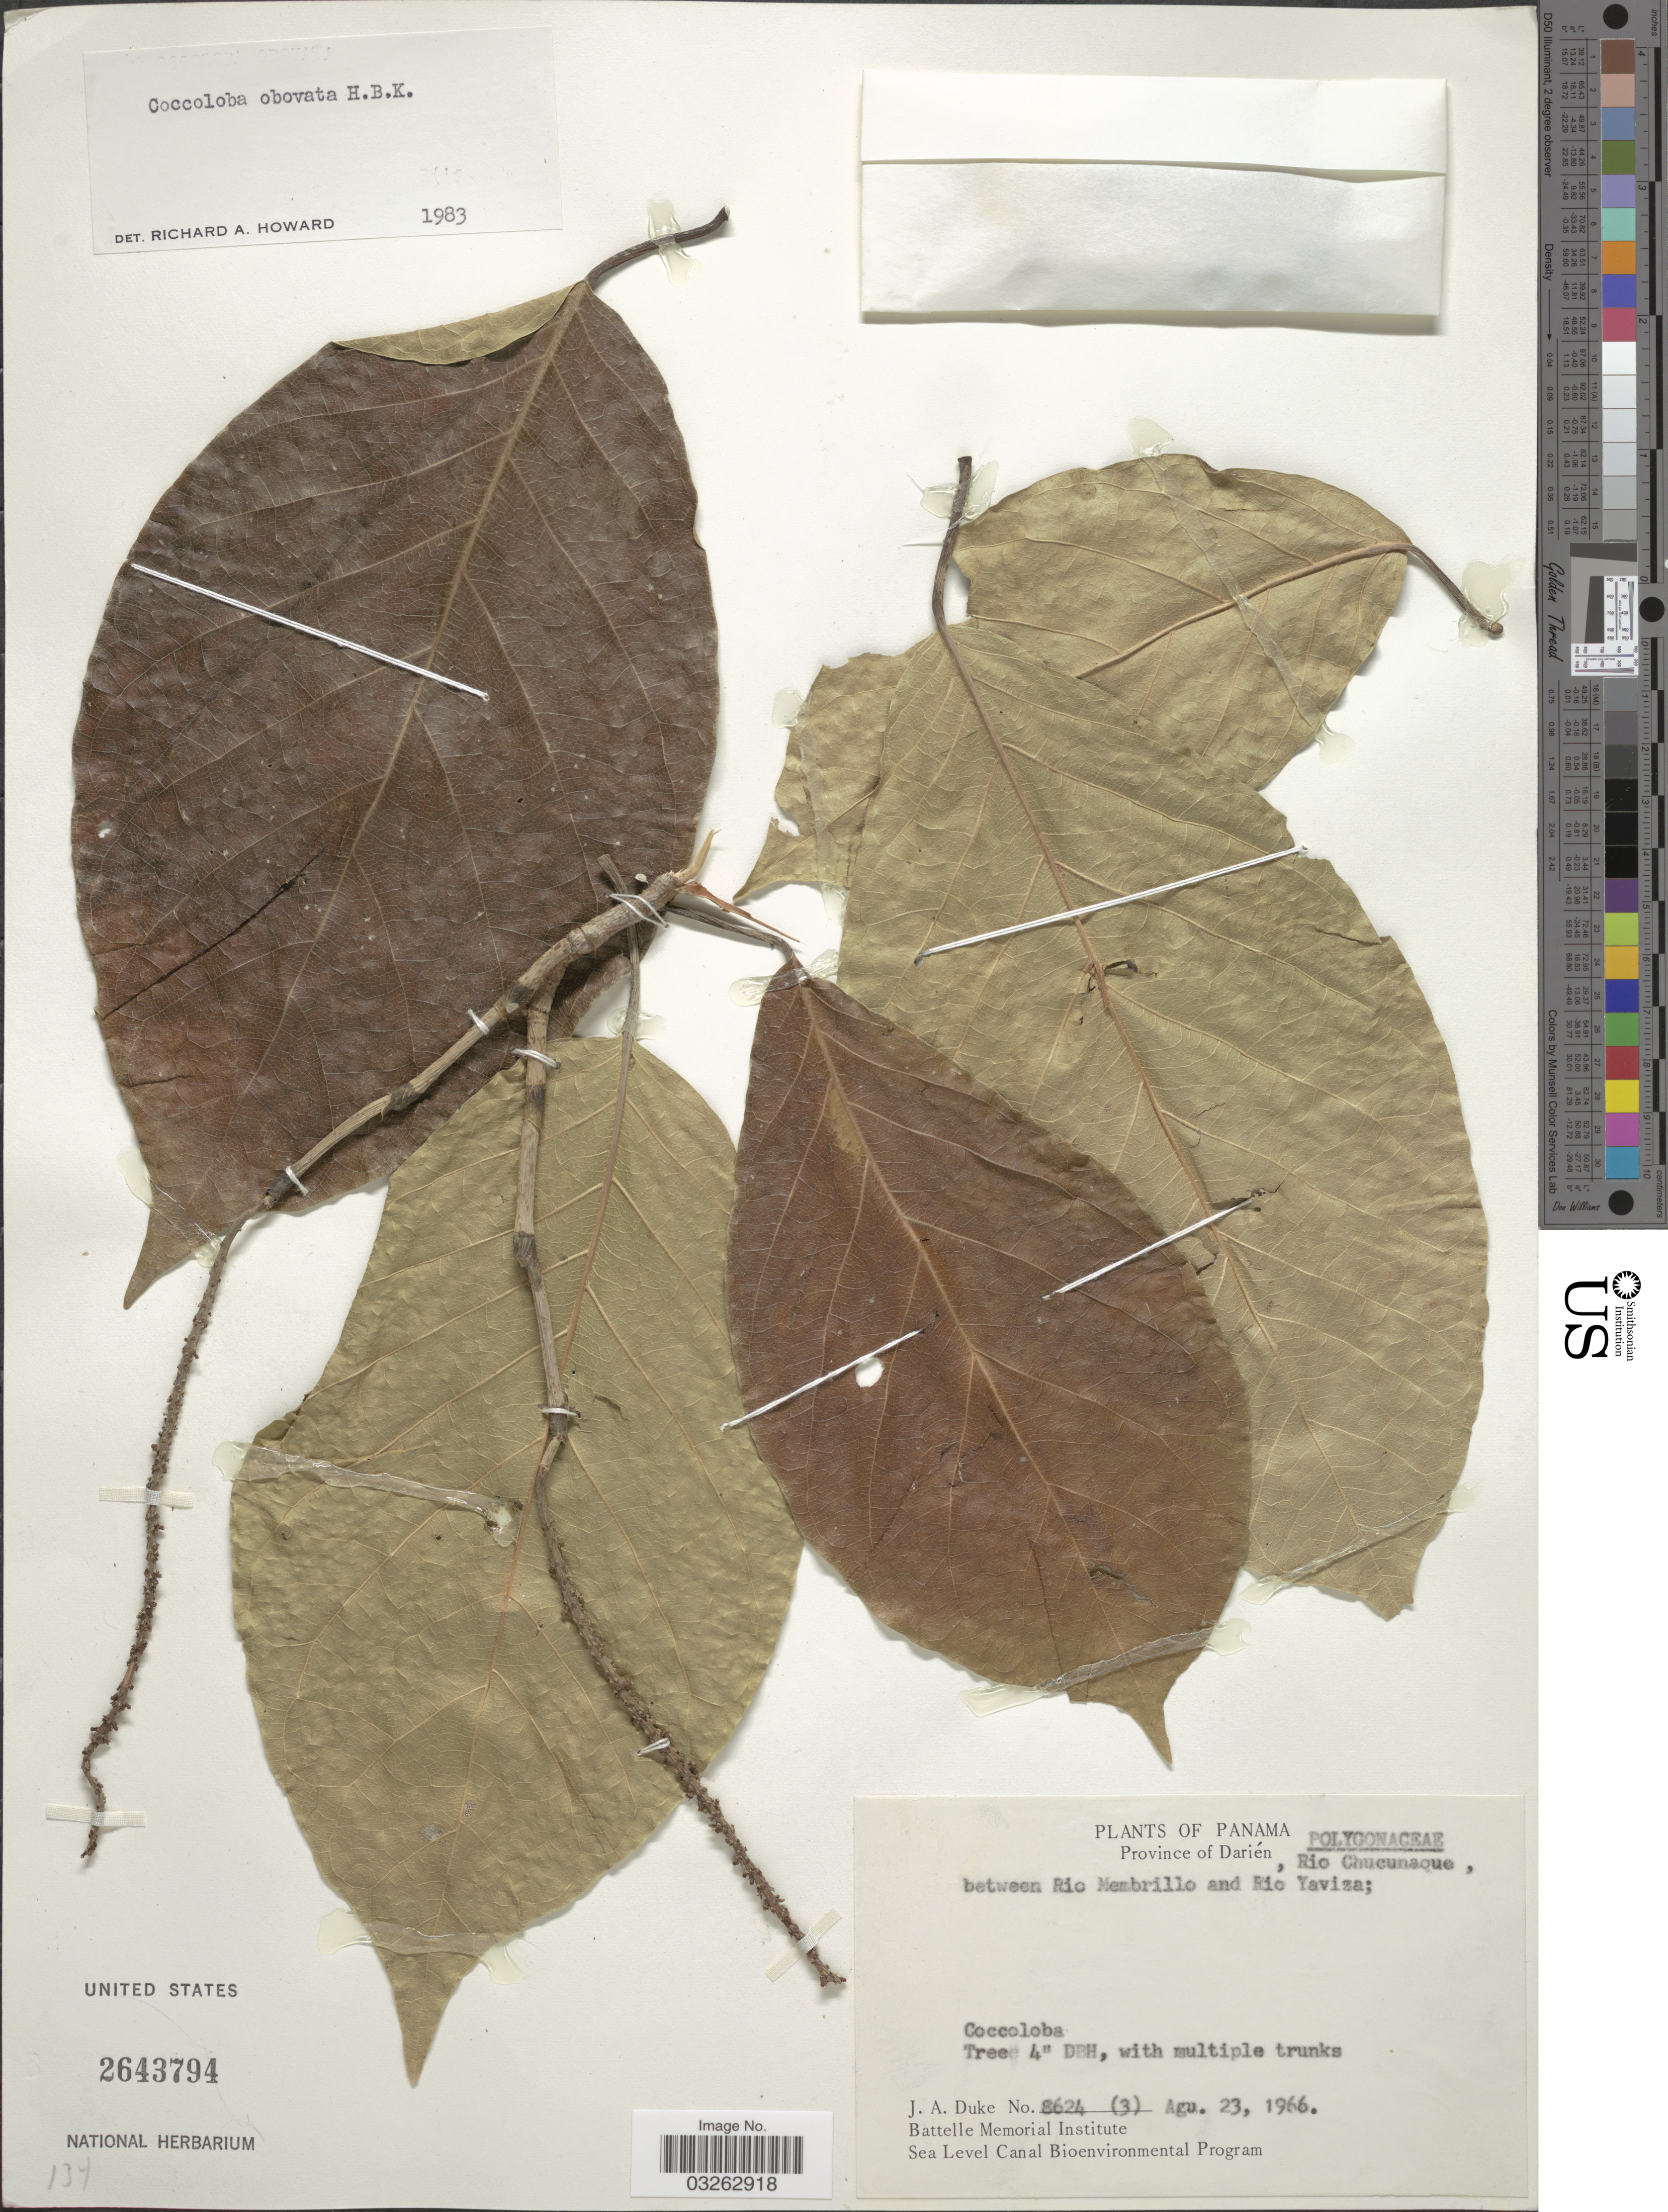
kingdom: Plantae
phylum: Tracheophyta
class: Magnoliopsida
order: Caryophyllales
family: Polygonaceae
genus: Coccoloba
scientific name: Coccoloba obovata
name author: Kunth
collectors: J. A. Duke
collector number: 8624 (3)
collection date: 1966-08-23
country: Panama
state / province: Darién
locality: Rio Chucunaque, between Rio Membrillo and Rio Yaviza.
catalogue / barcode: US 2643794